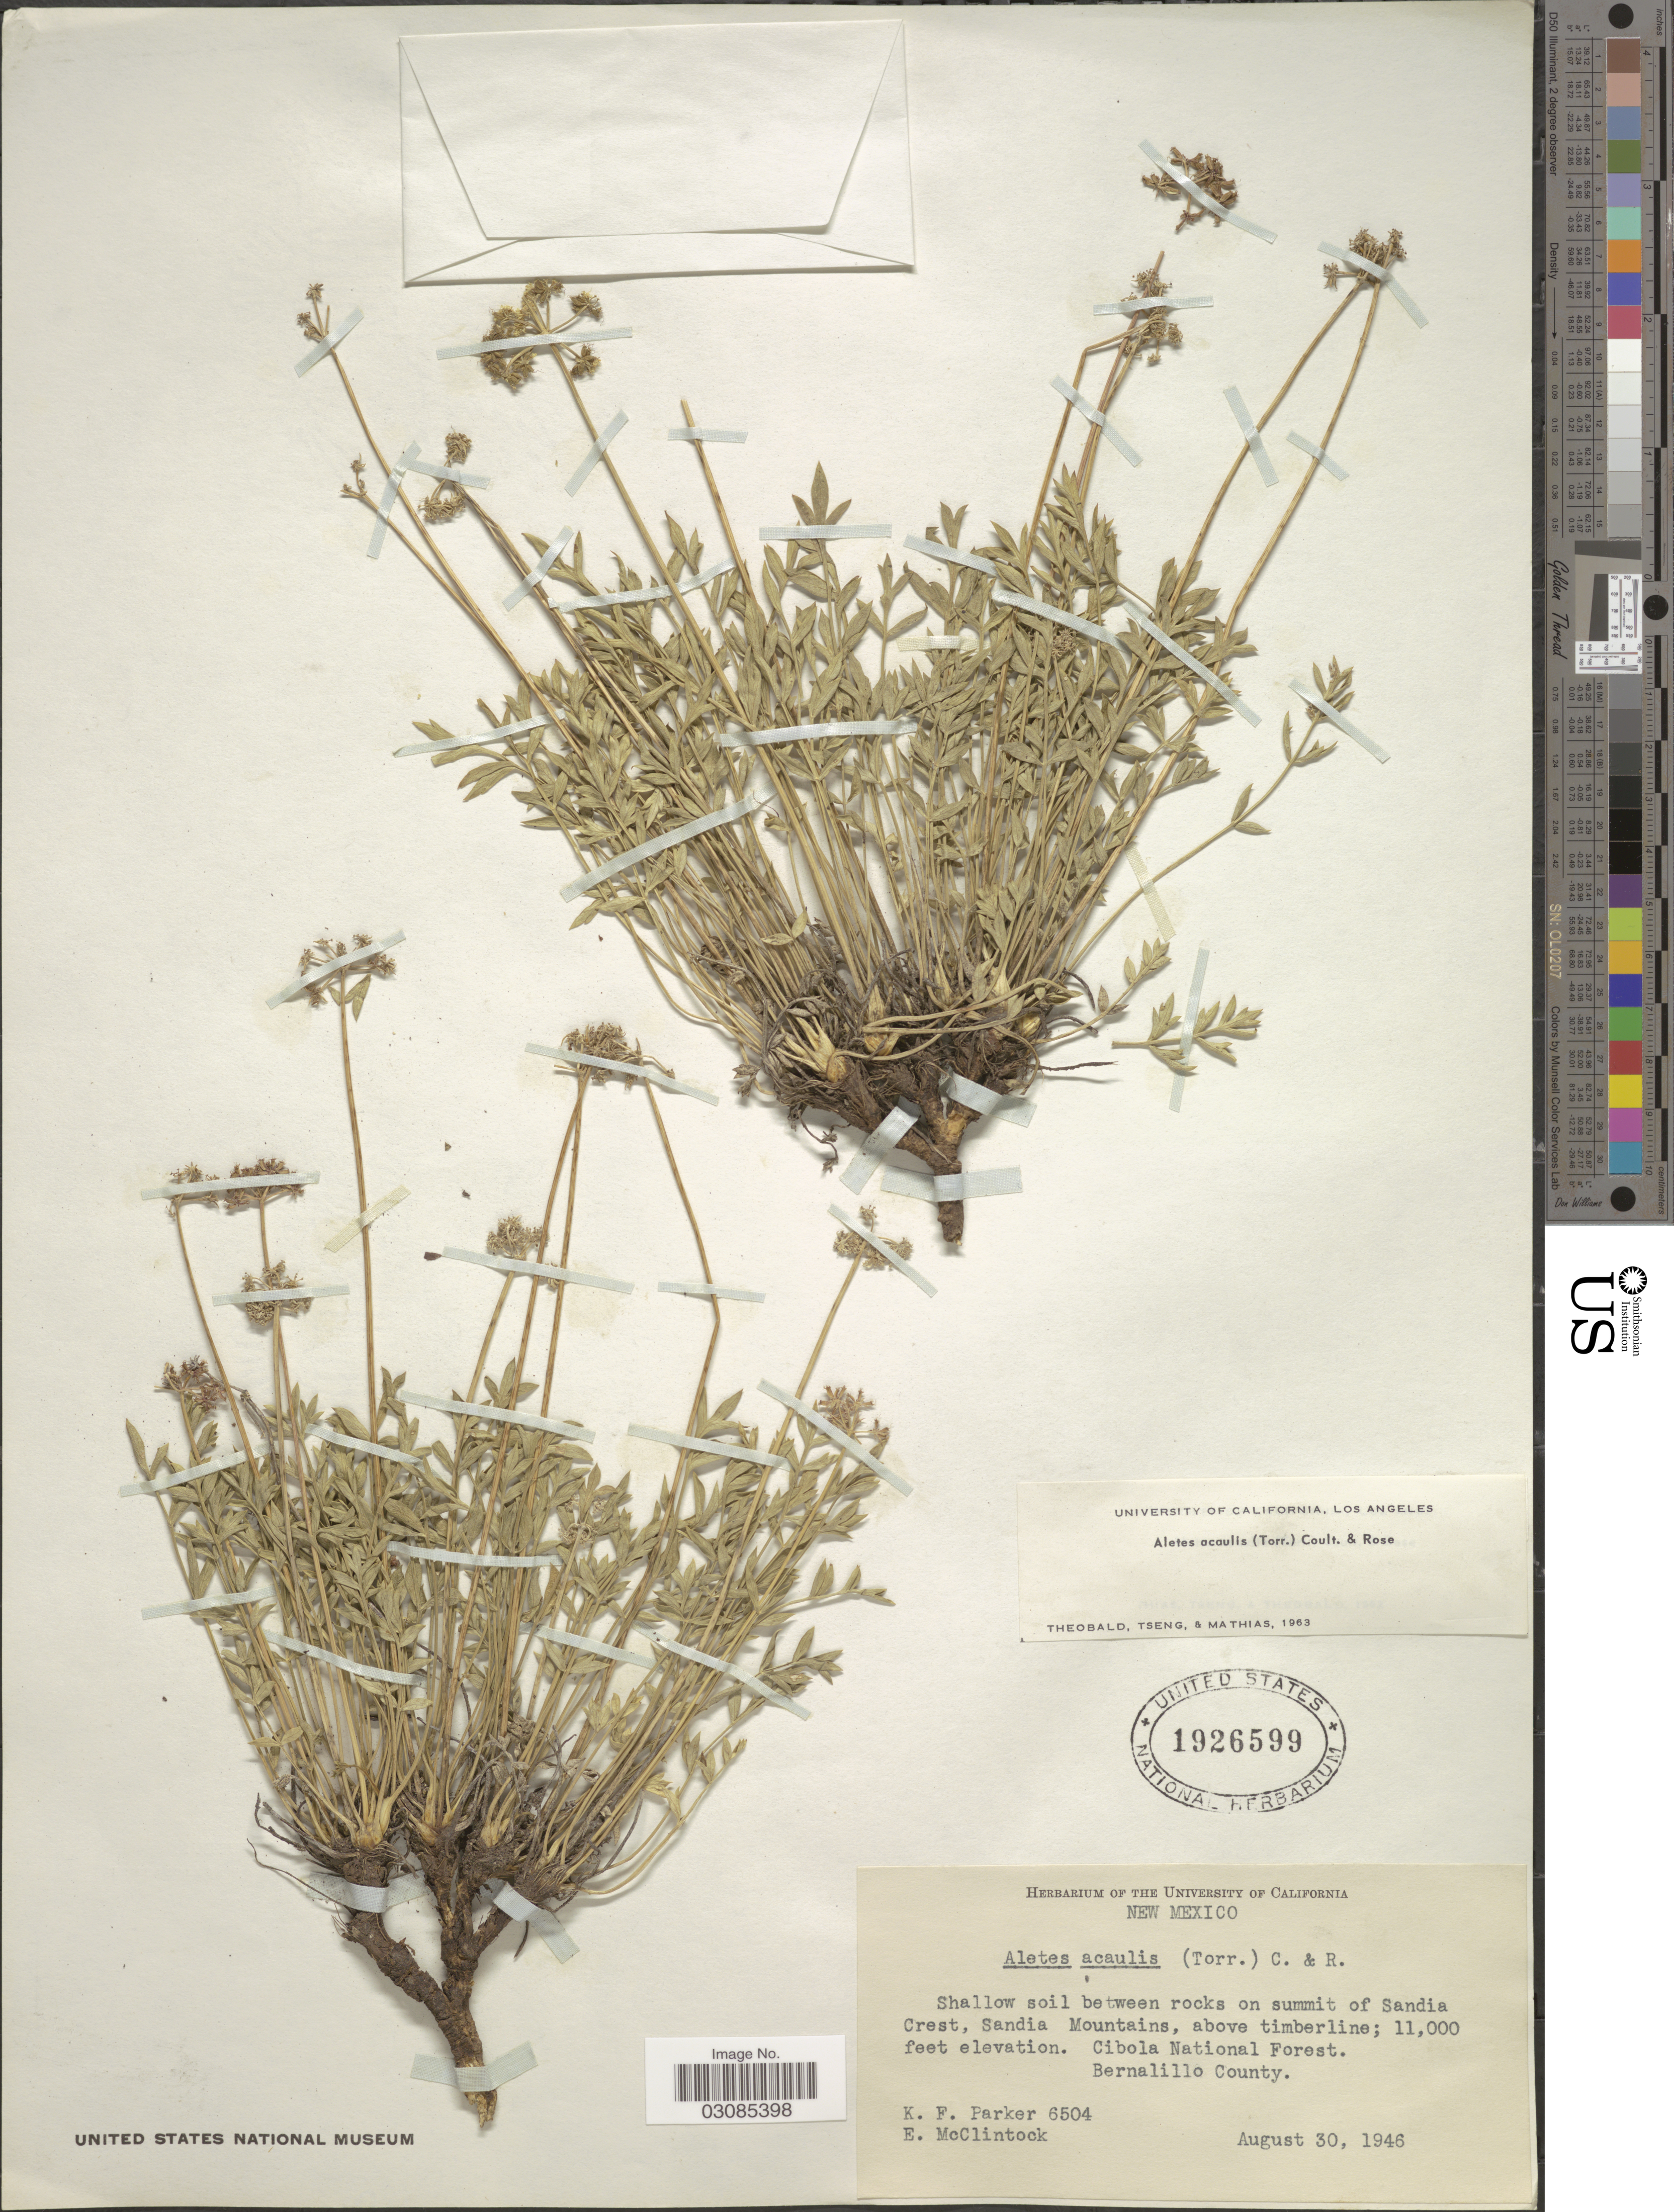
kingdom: Plantae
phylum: Tracheophyta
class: Magnoliopsida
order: Apiales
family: Apiaceae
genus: Aletes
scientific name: Aletes acaulis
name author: (Torr.) J.M. Coult. & Rose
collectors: K. F. Parker & E. McClintock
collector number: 6504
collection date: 1946-08-30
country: United States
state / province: New Mexico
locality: Shallow soil between rocks on summit of Sandia Crest, Sandia Mountains, above timberline. Cibola National Forest. Bernalillo County.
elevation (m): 3353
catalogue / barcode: US 1926599